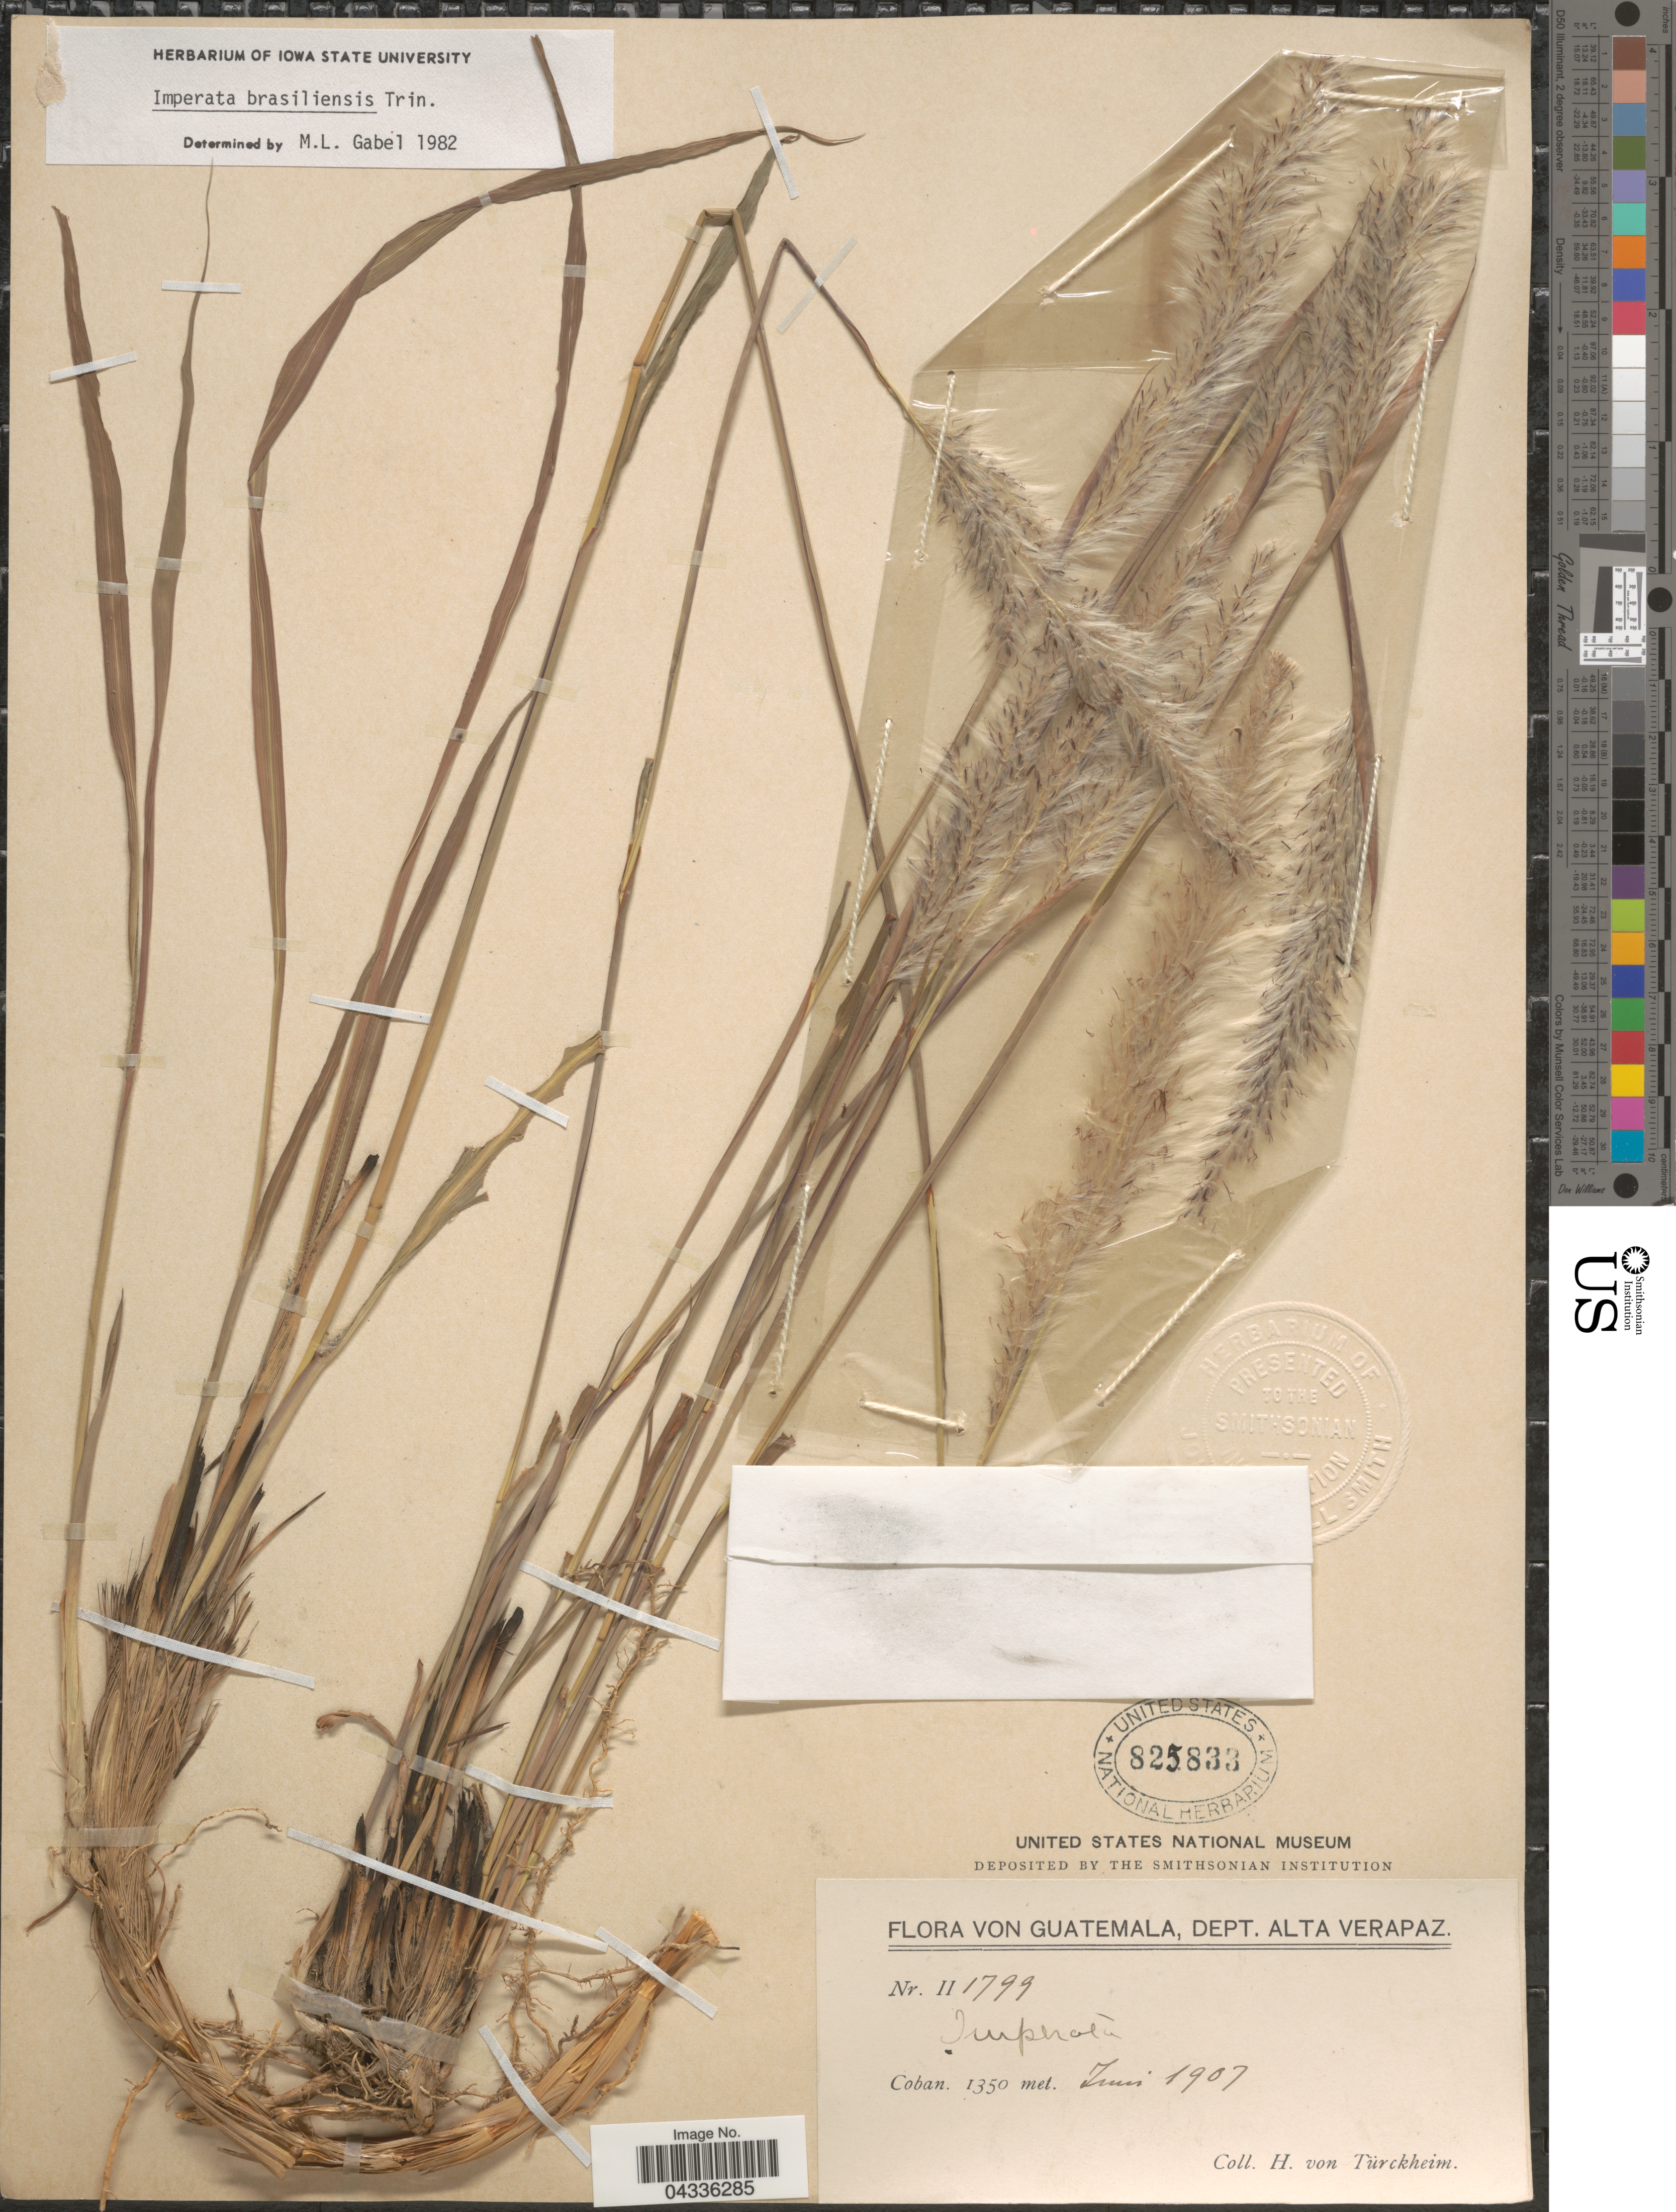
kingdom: Plantae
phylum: Tracheophyta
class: Liliopsida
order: Poales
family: Poaceae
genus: Imperata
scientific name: Imperata brasiliensis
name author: Trin.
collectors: H. von Türckheim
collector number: II1799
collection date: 1907-06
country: Guatemala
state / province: Alta Verapaz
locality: Dept. Alta Verapaz. Coban.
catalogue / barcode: US 825833